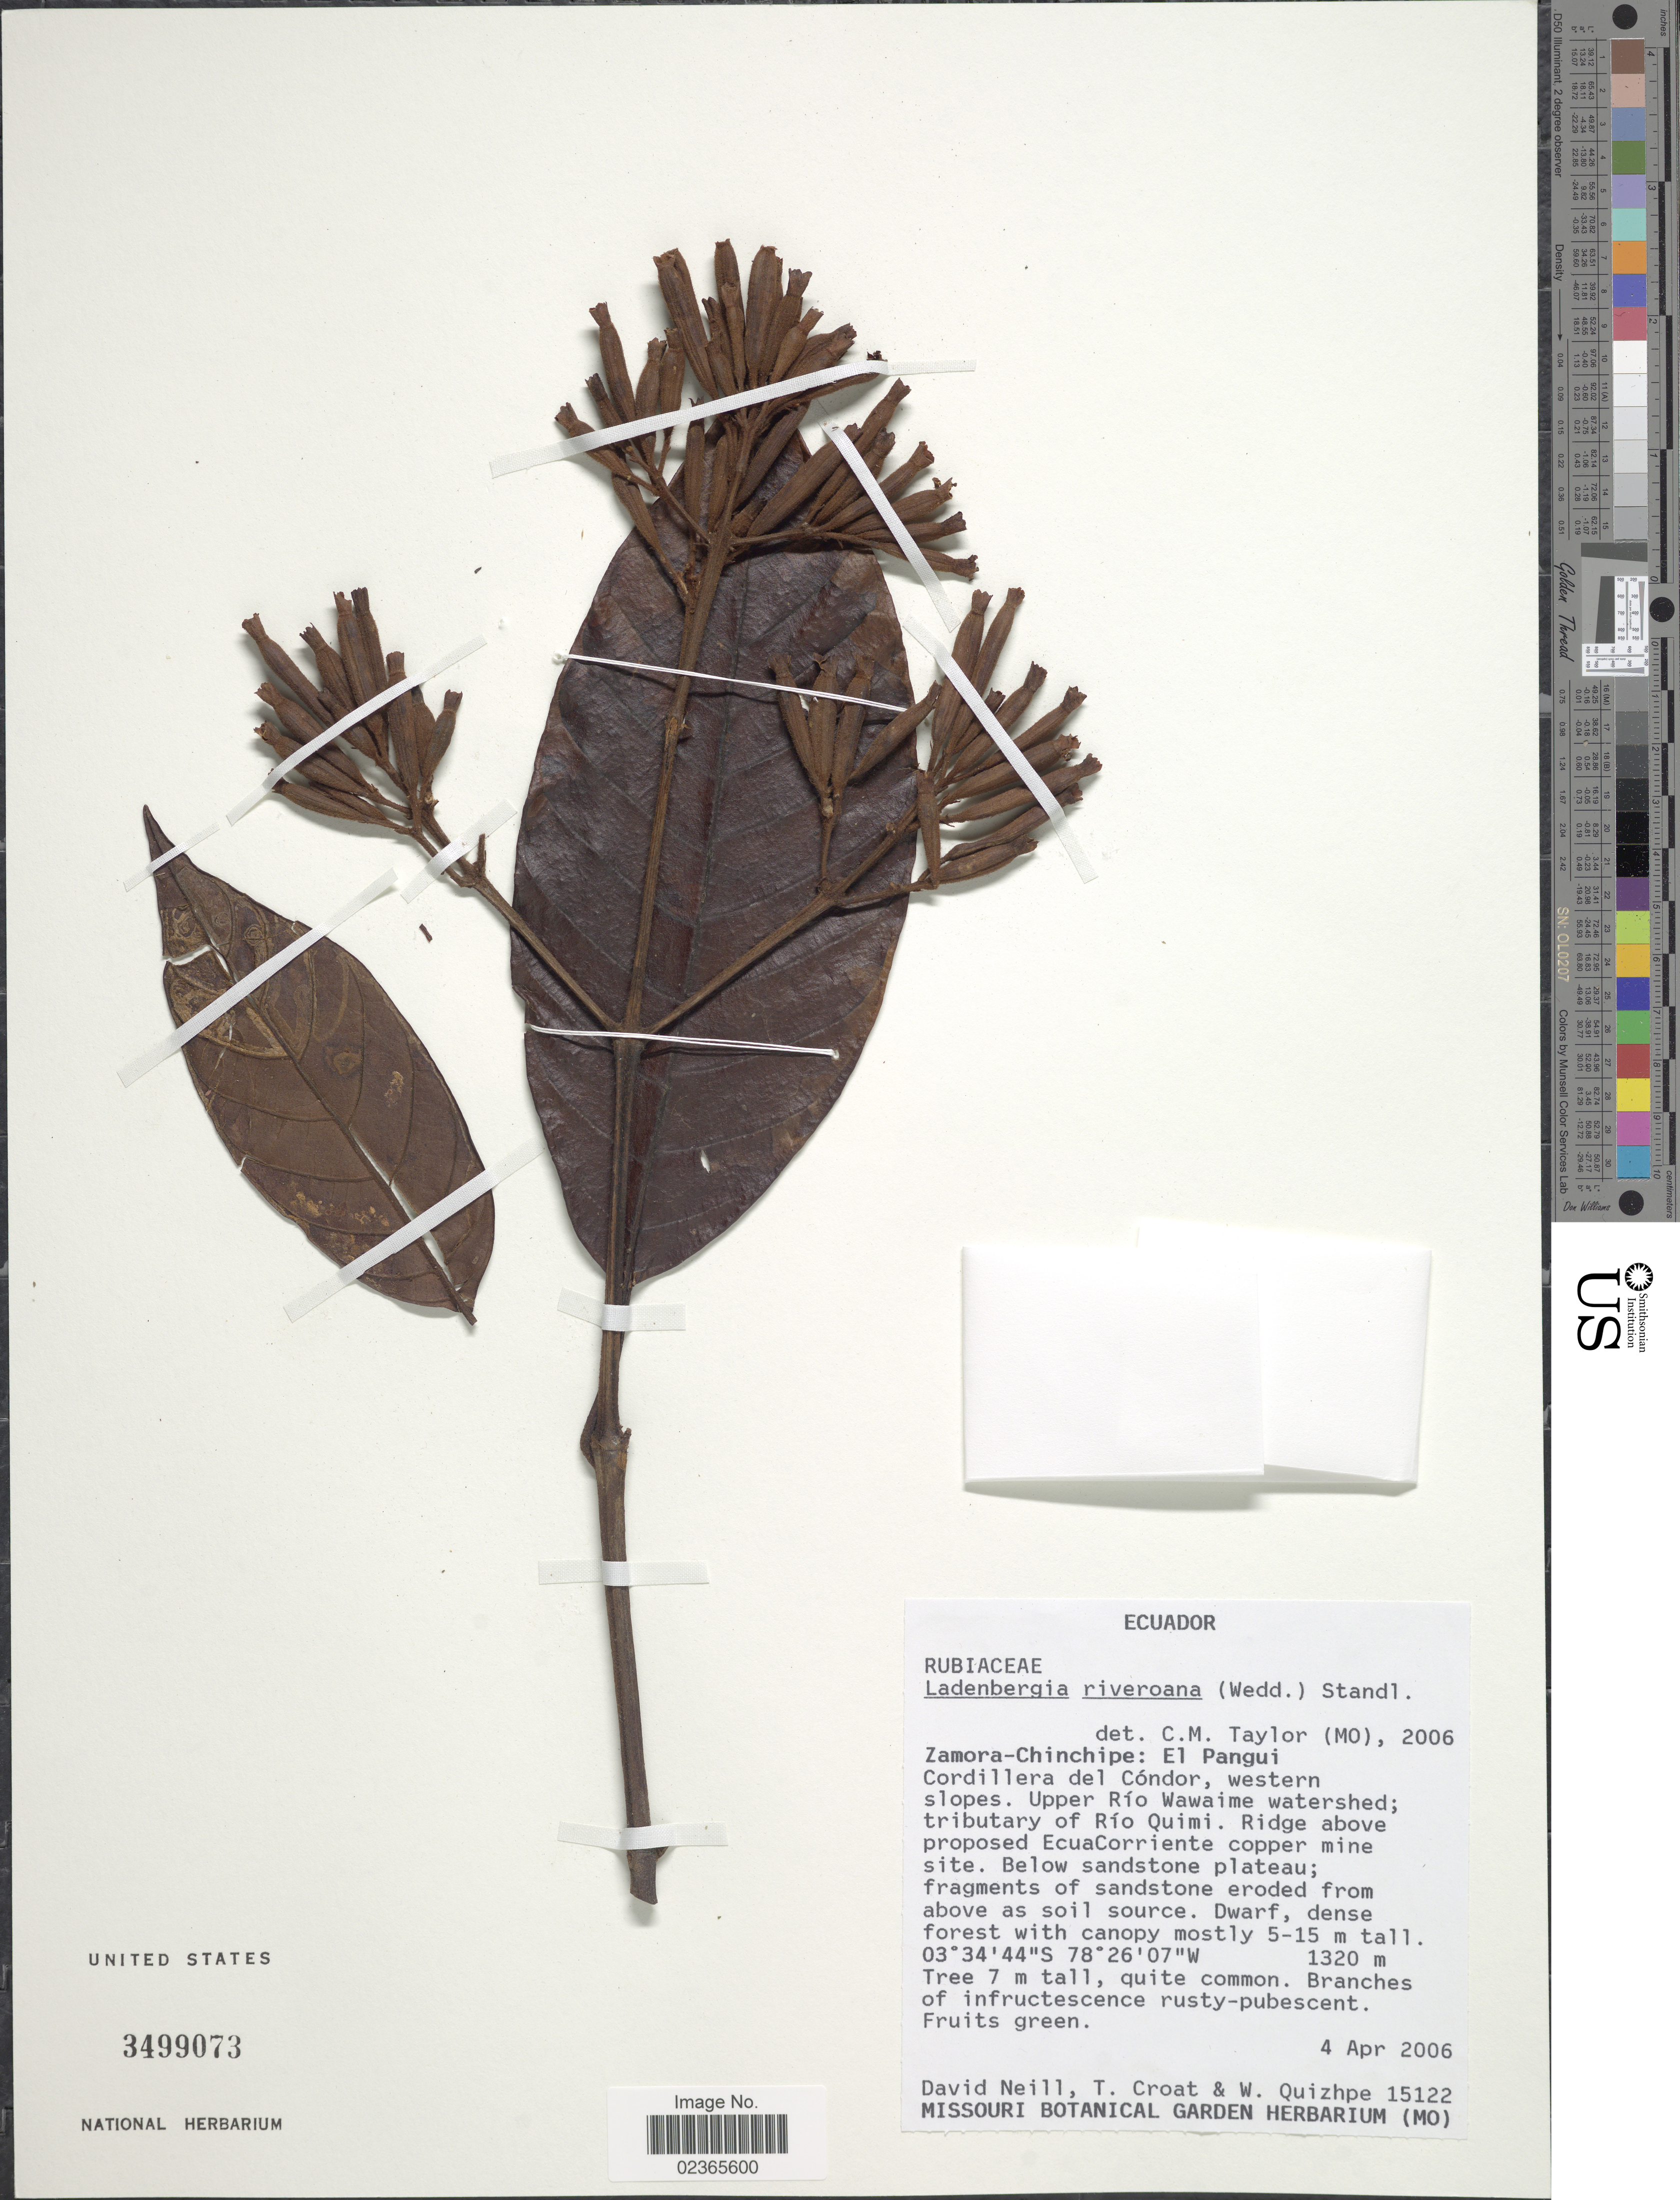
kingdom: Plantae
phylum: Tracheophyta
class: Magnoliopsida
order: Gentianales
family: Rubiaceae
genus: Ladenbergia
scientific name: Ladenbergia riveroana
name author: (Wedd.) Standl.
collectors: D. A. Neill, T. B. Croat & W. Quizhpe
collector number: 15122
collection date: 2006-04-04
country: Ecuador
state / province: Zamora-Chinchipe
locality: El Pangui Cordillera del Condor, western slopes. Upper Rio Wawaime watershed; tributary of Rio Quimi. Ridge above proposed EcuaCorriente copper mine site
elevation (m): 1320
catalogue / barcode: US 3499073